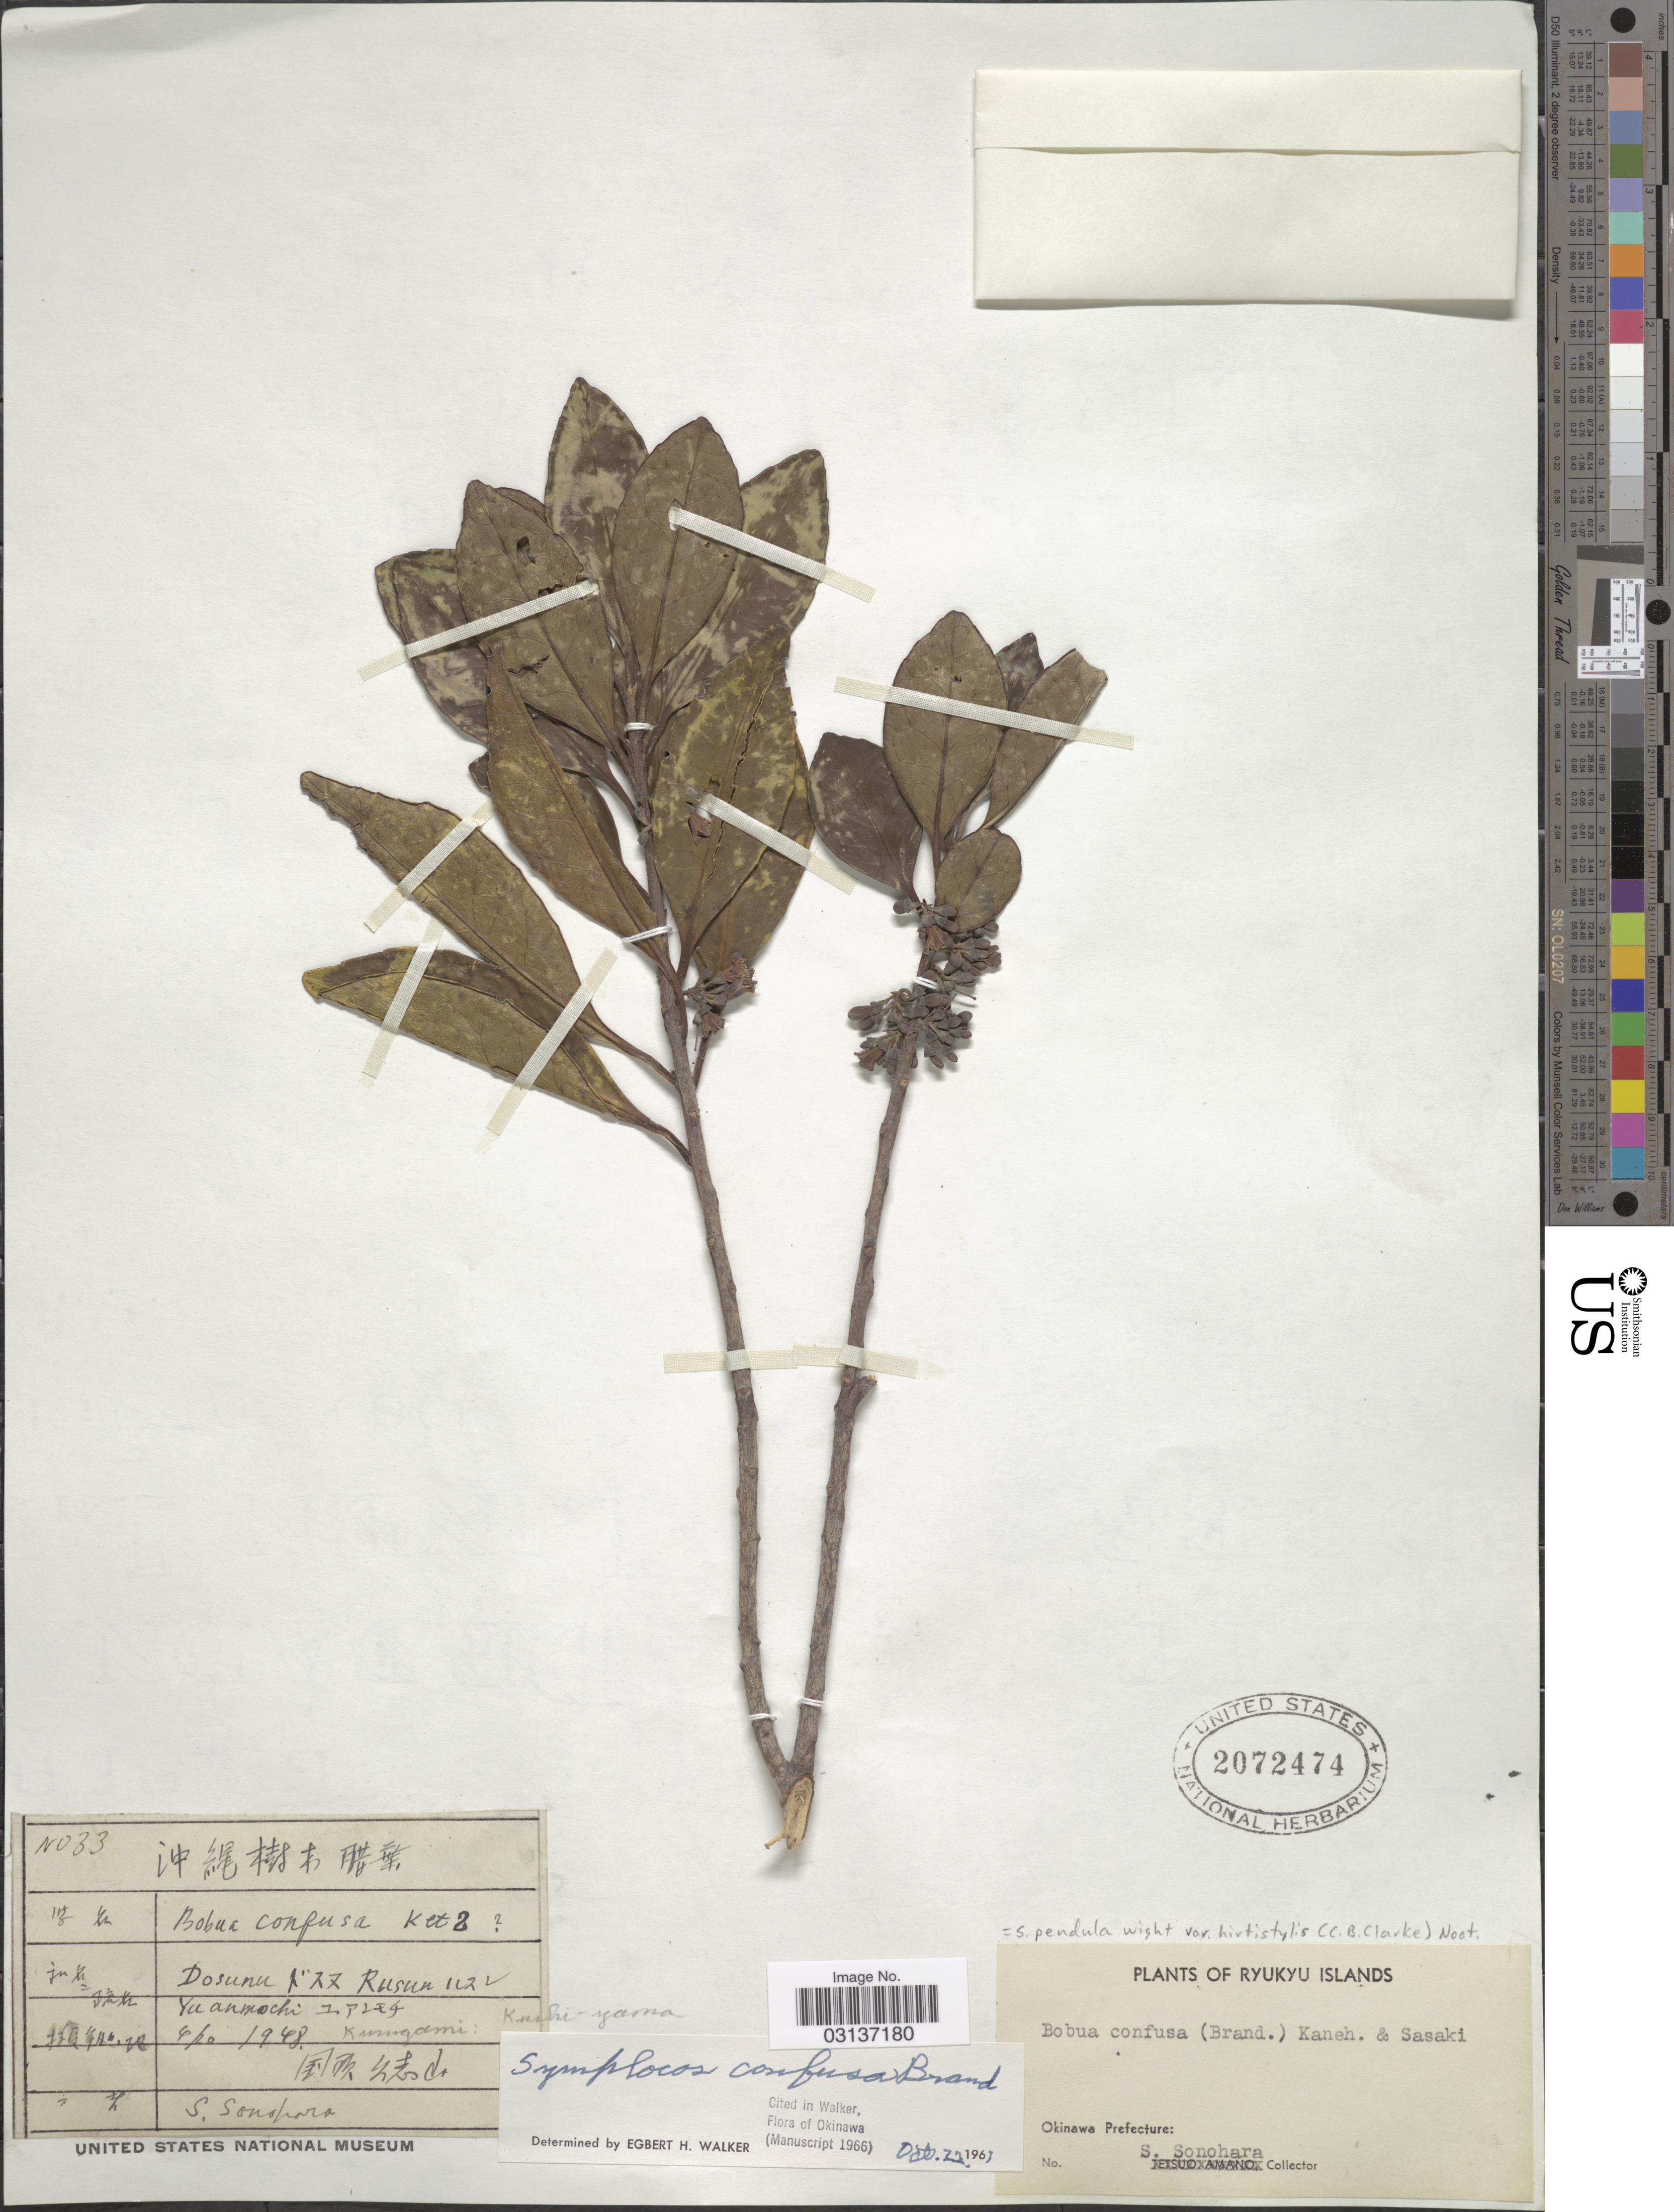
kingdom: Plantae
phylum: Tracheophyta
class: Magnoliopsida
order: Ericales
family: Symplocaceae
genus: Cordyloblaste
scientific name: Cordyloblaste pendula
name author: (Wight) Alston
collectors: S. Sonohara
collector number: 33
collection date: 1948-06-20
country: Japan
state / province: Okinawa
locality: Ryukyu Islands. Okinawa Prefecture. Kunigami: Kushi-yama.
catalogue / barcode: US 2072474